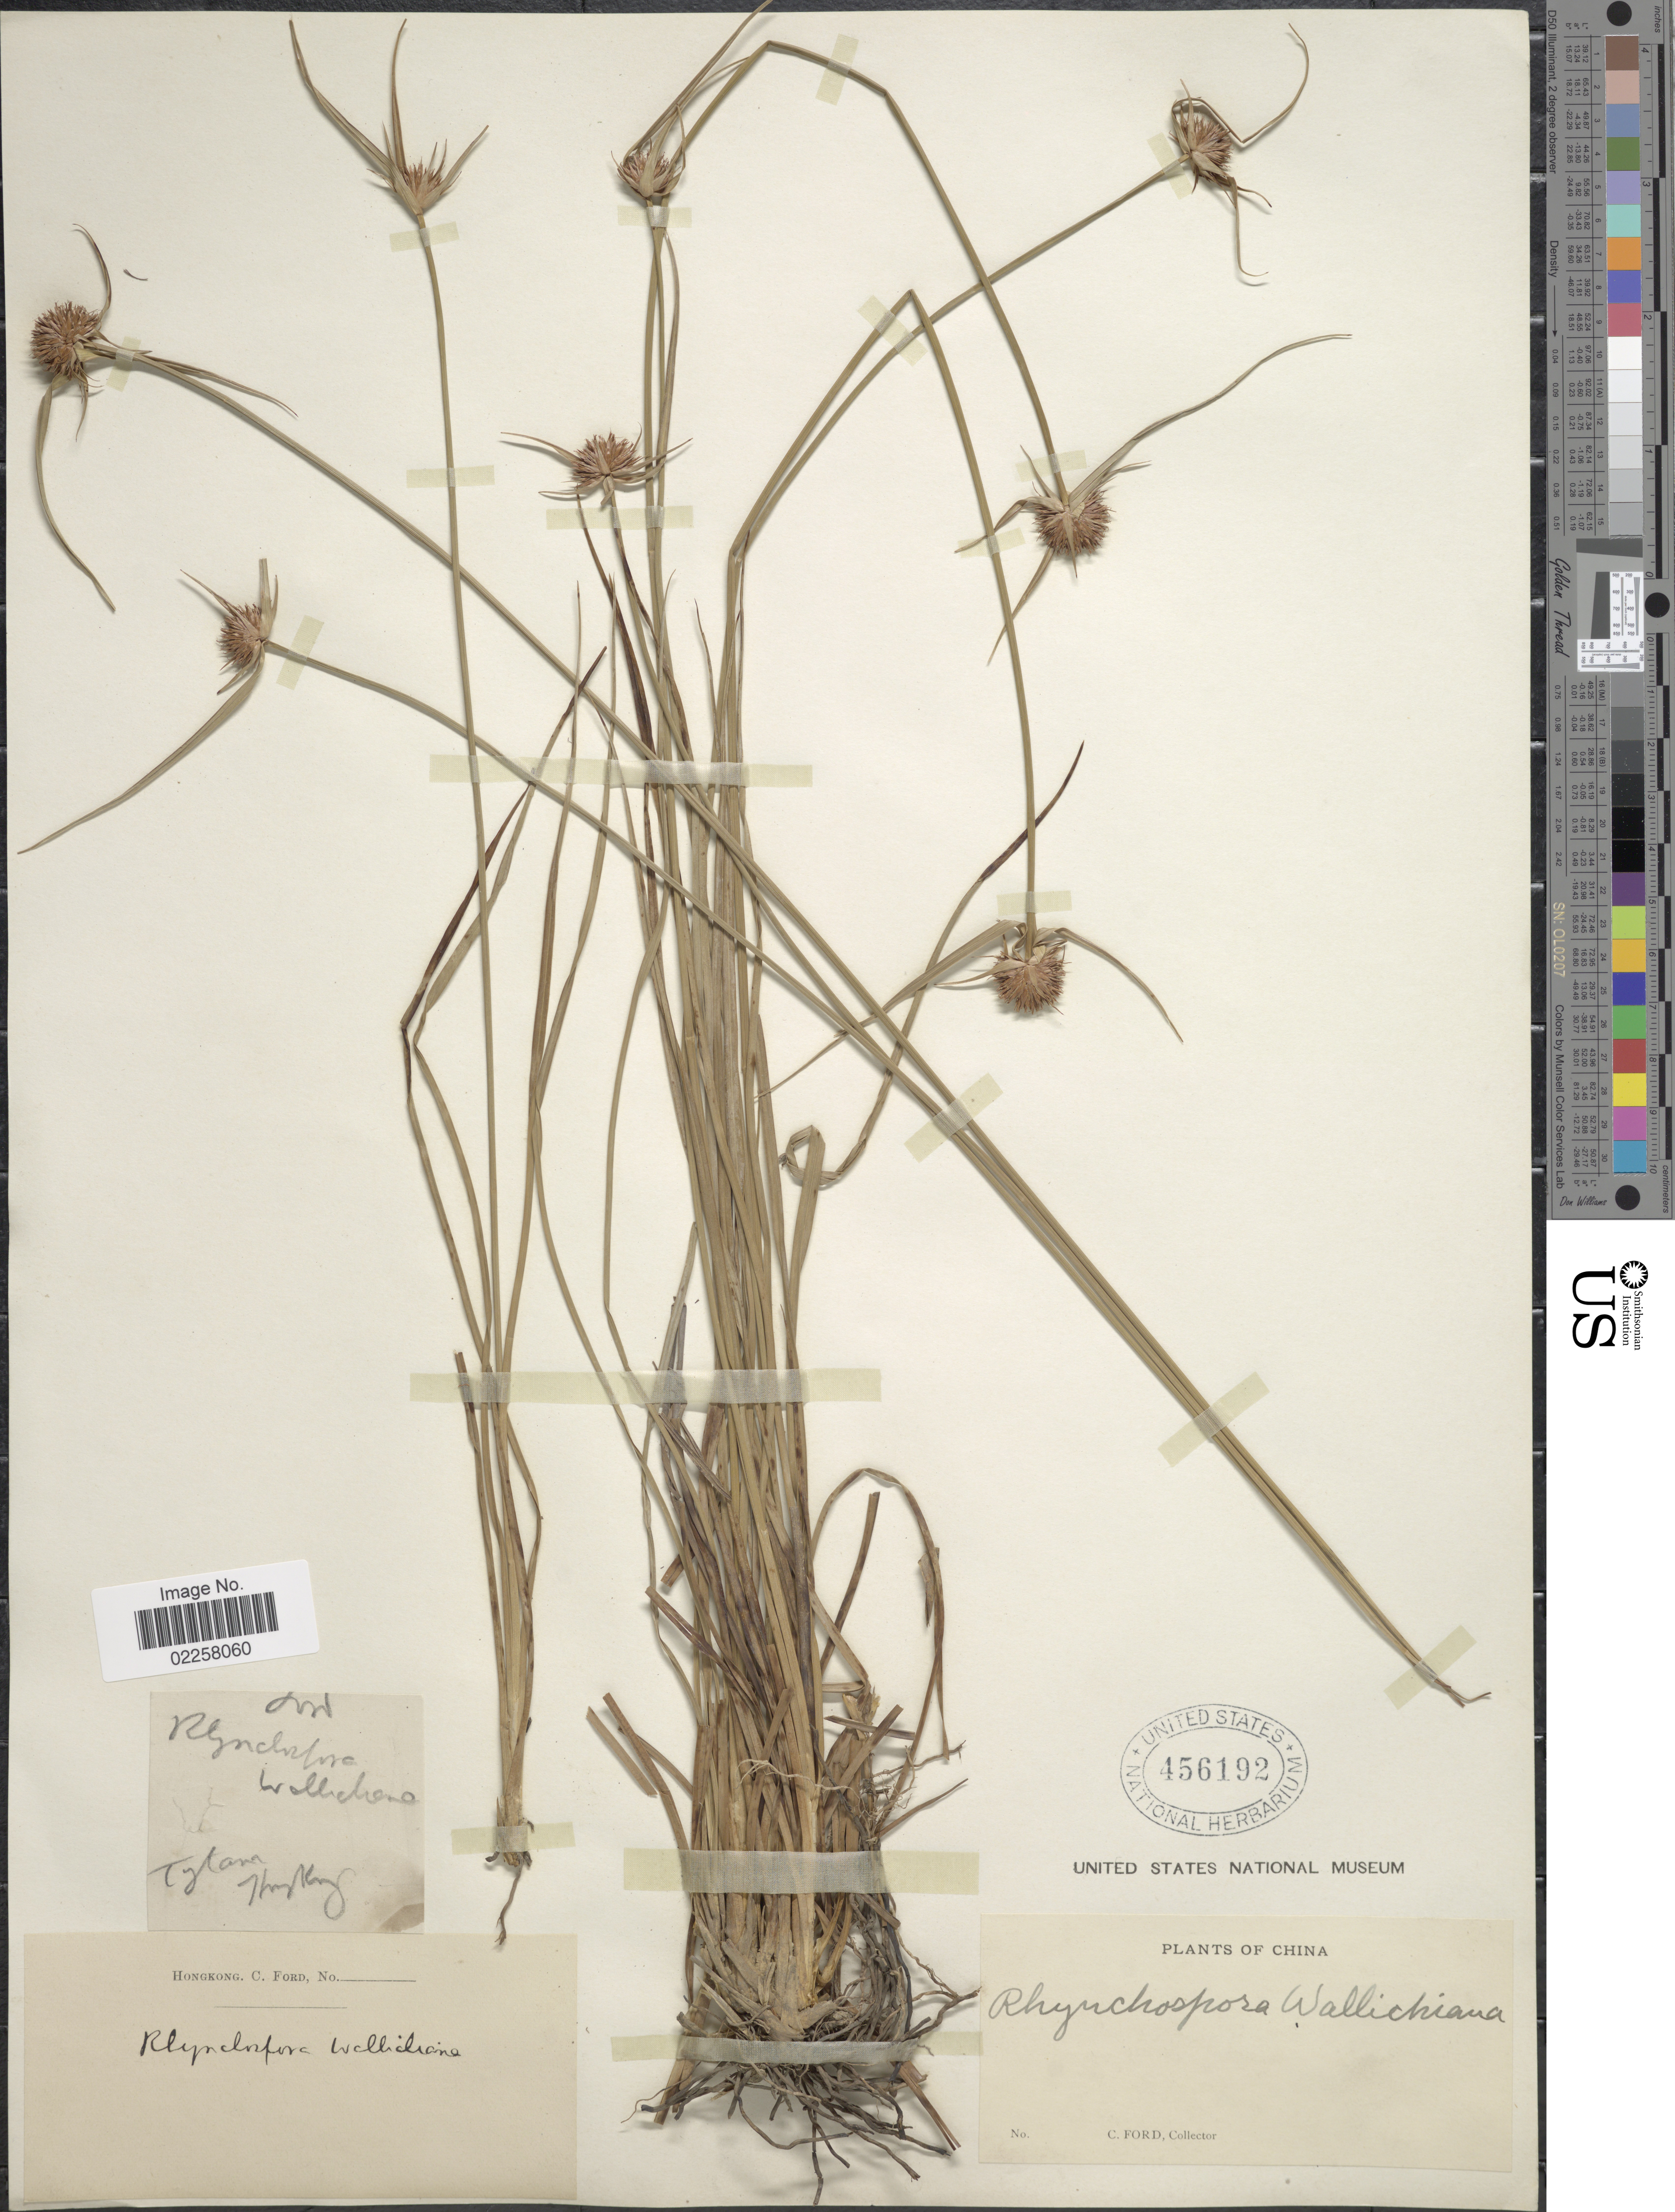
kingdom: Plantae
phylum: Tracheophyta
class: Liliopsida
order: Poales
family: Cyperaceae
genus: Rhynchospora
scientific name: Rhynchospora rubra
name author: (Lour.) Makino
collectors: C. Ford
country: China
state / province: Hong Kong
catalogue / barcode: US 456192